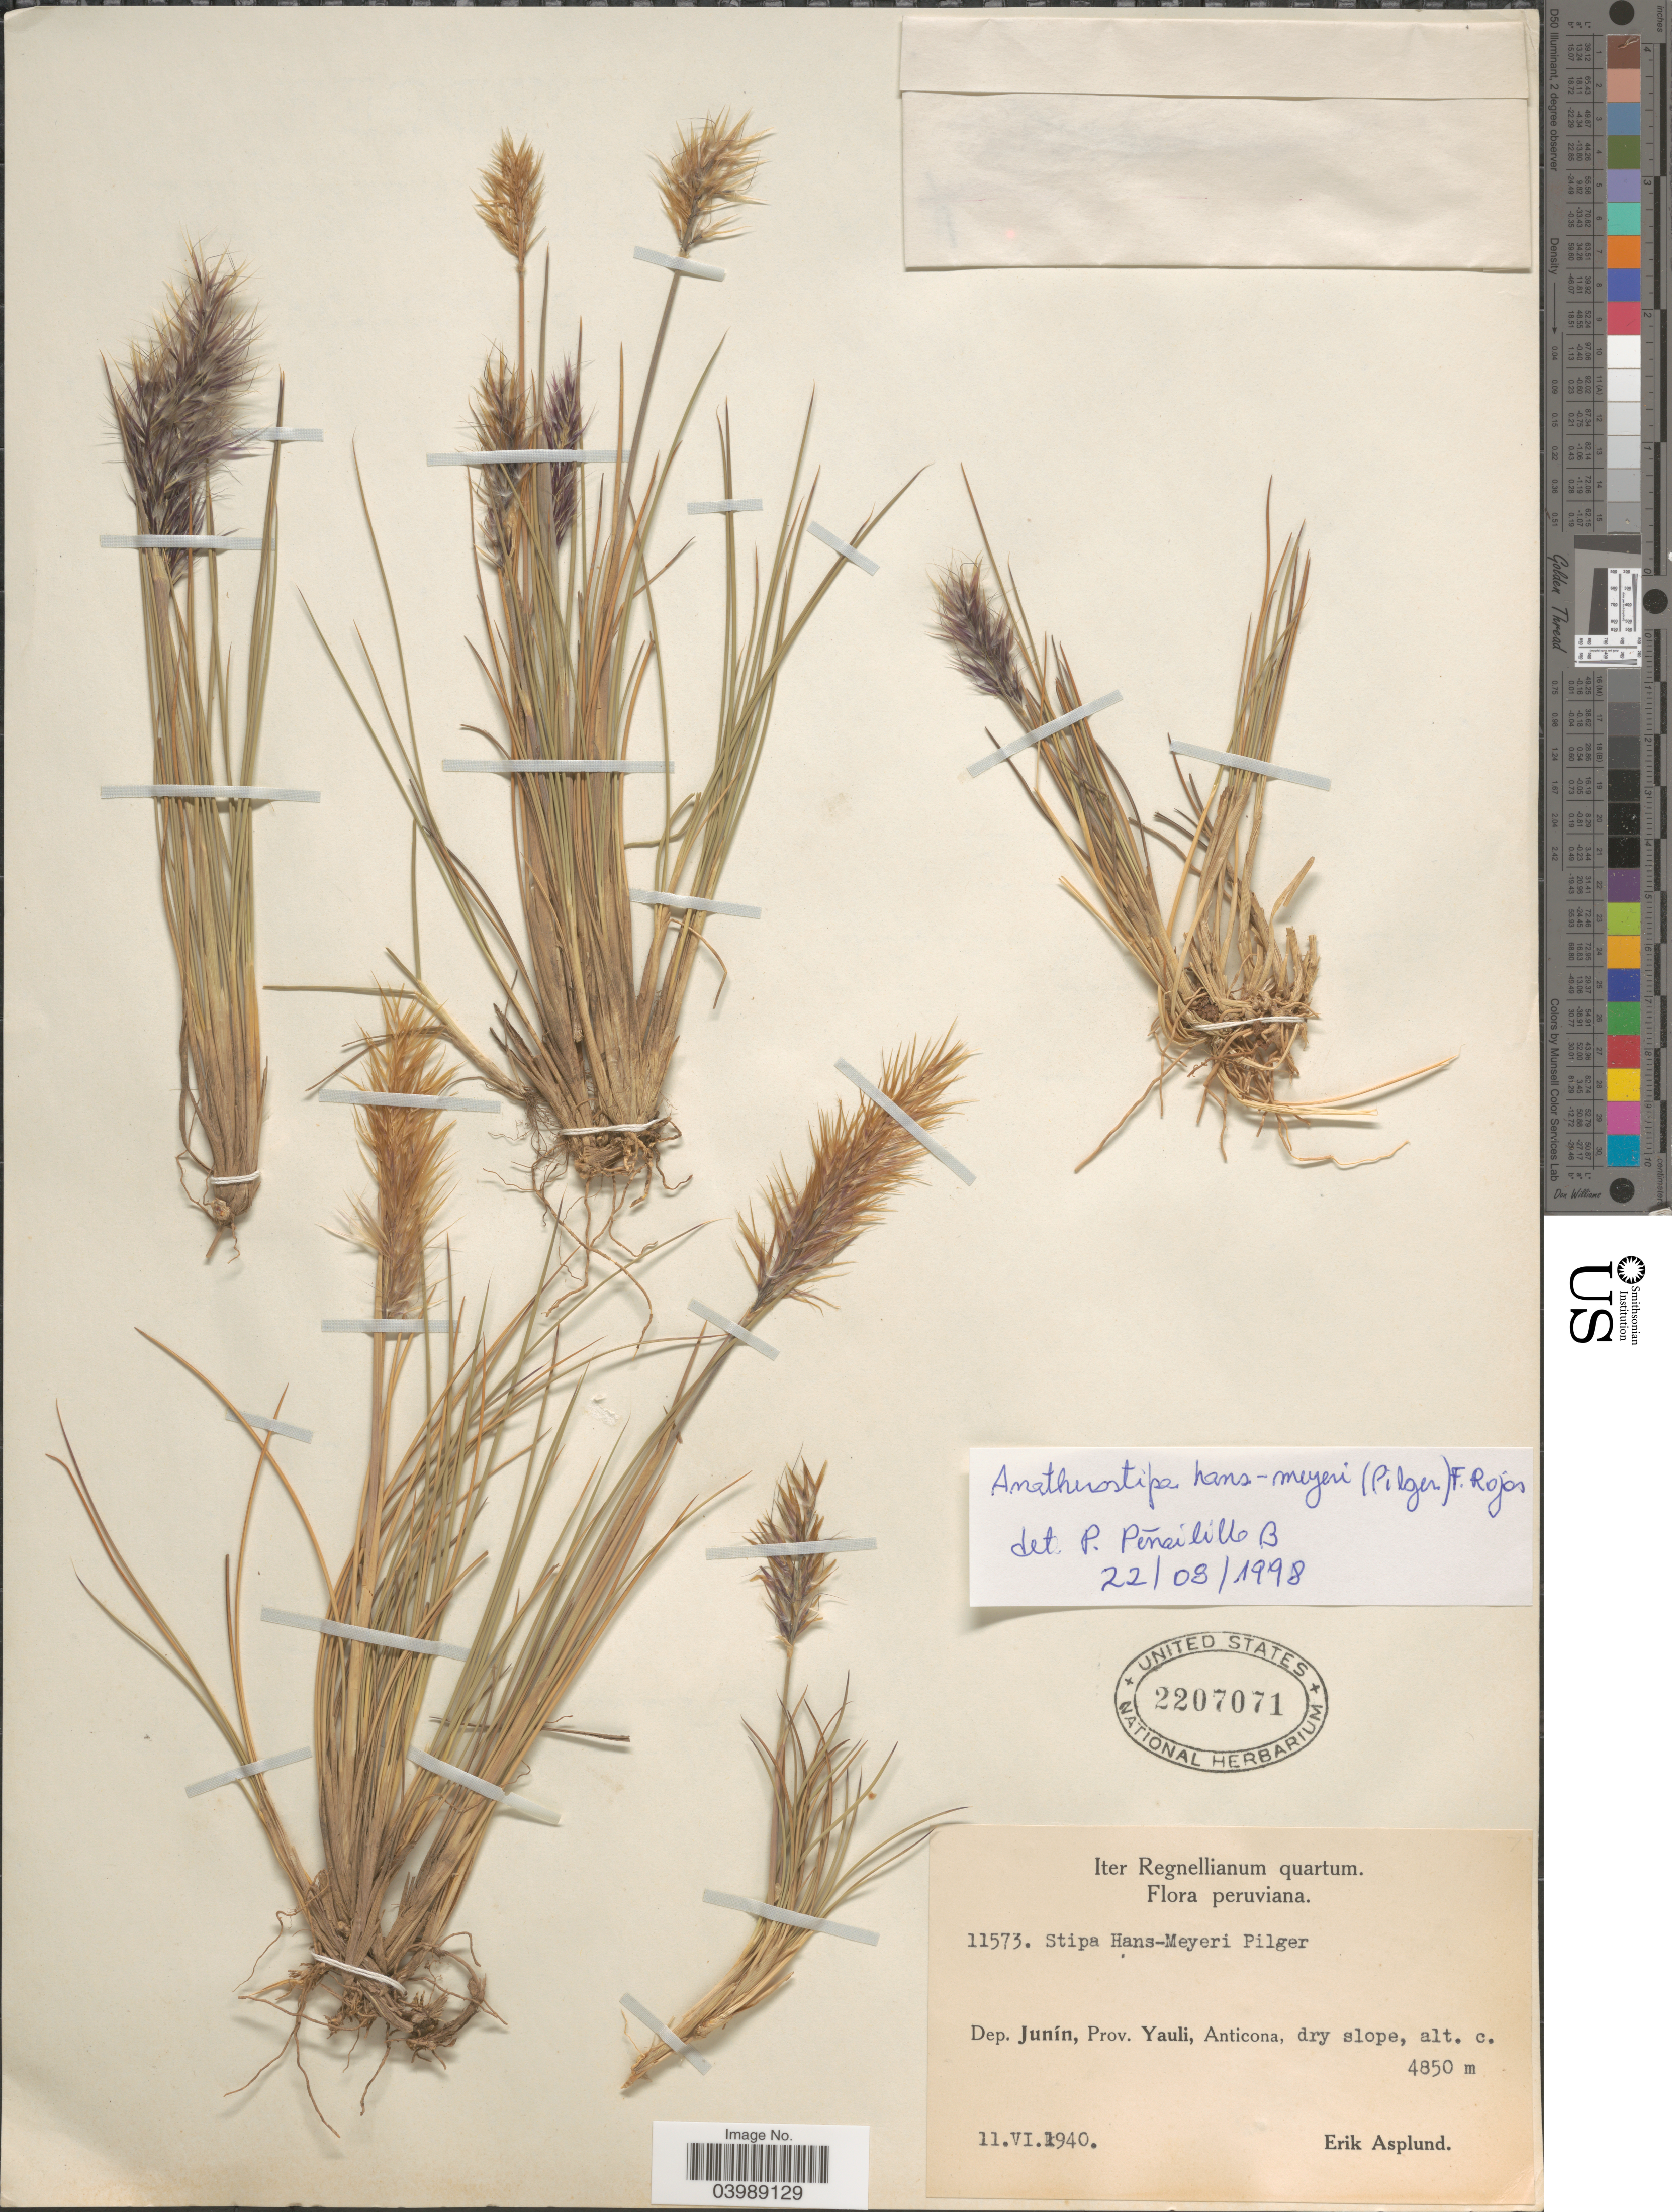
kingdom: Plantae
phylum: Tracheophyta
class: Liliopsida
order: Poales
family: Poaceae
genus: Anatherostipa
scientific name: Anatherostipa hans-meyeri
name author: (Pilg.) Peñailillo B.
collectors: E. Asplund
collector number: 11573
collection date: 1940-06-11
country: Peru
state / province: Junín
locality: Dep. Junín, Prov. Yauli, Anticona.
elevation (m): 4850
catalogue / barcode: US 2207071